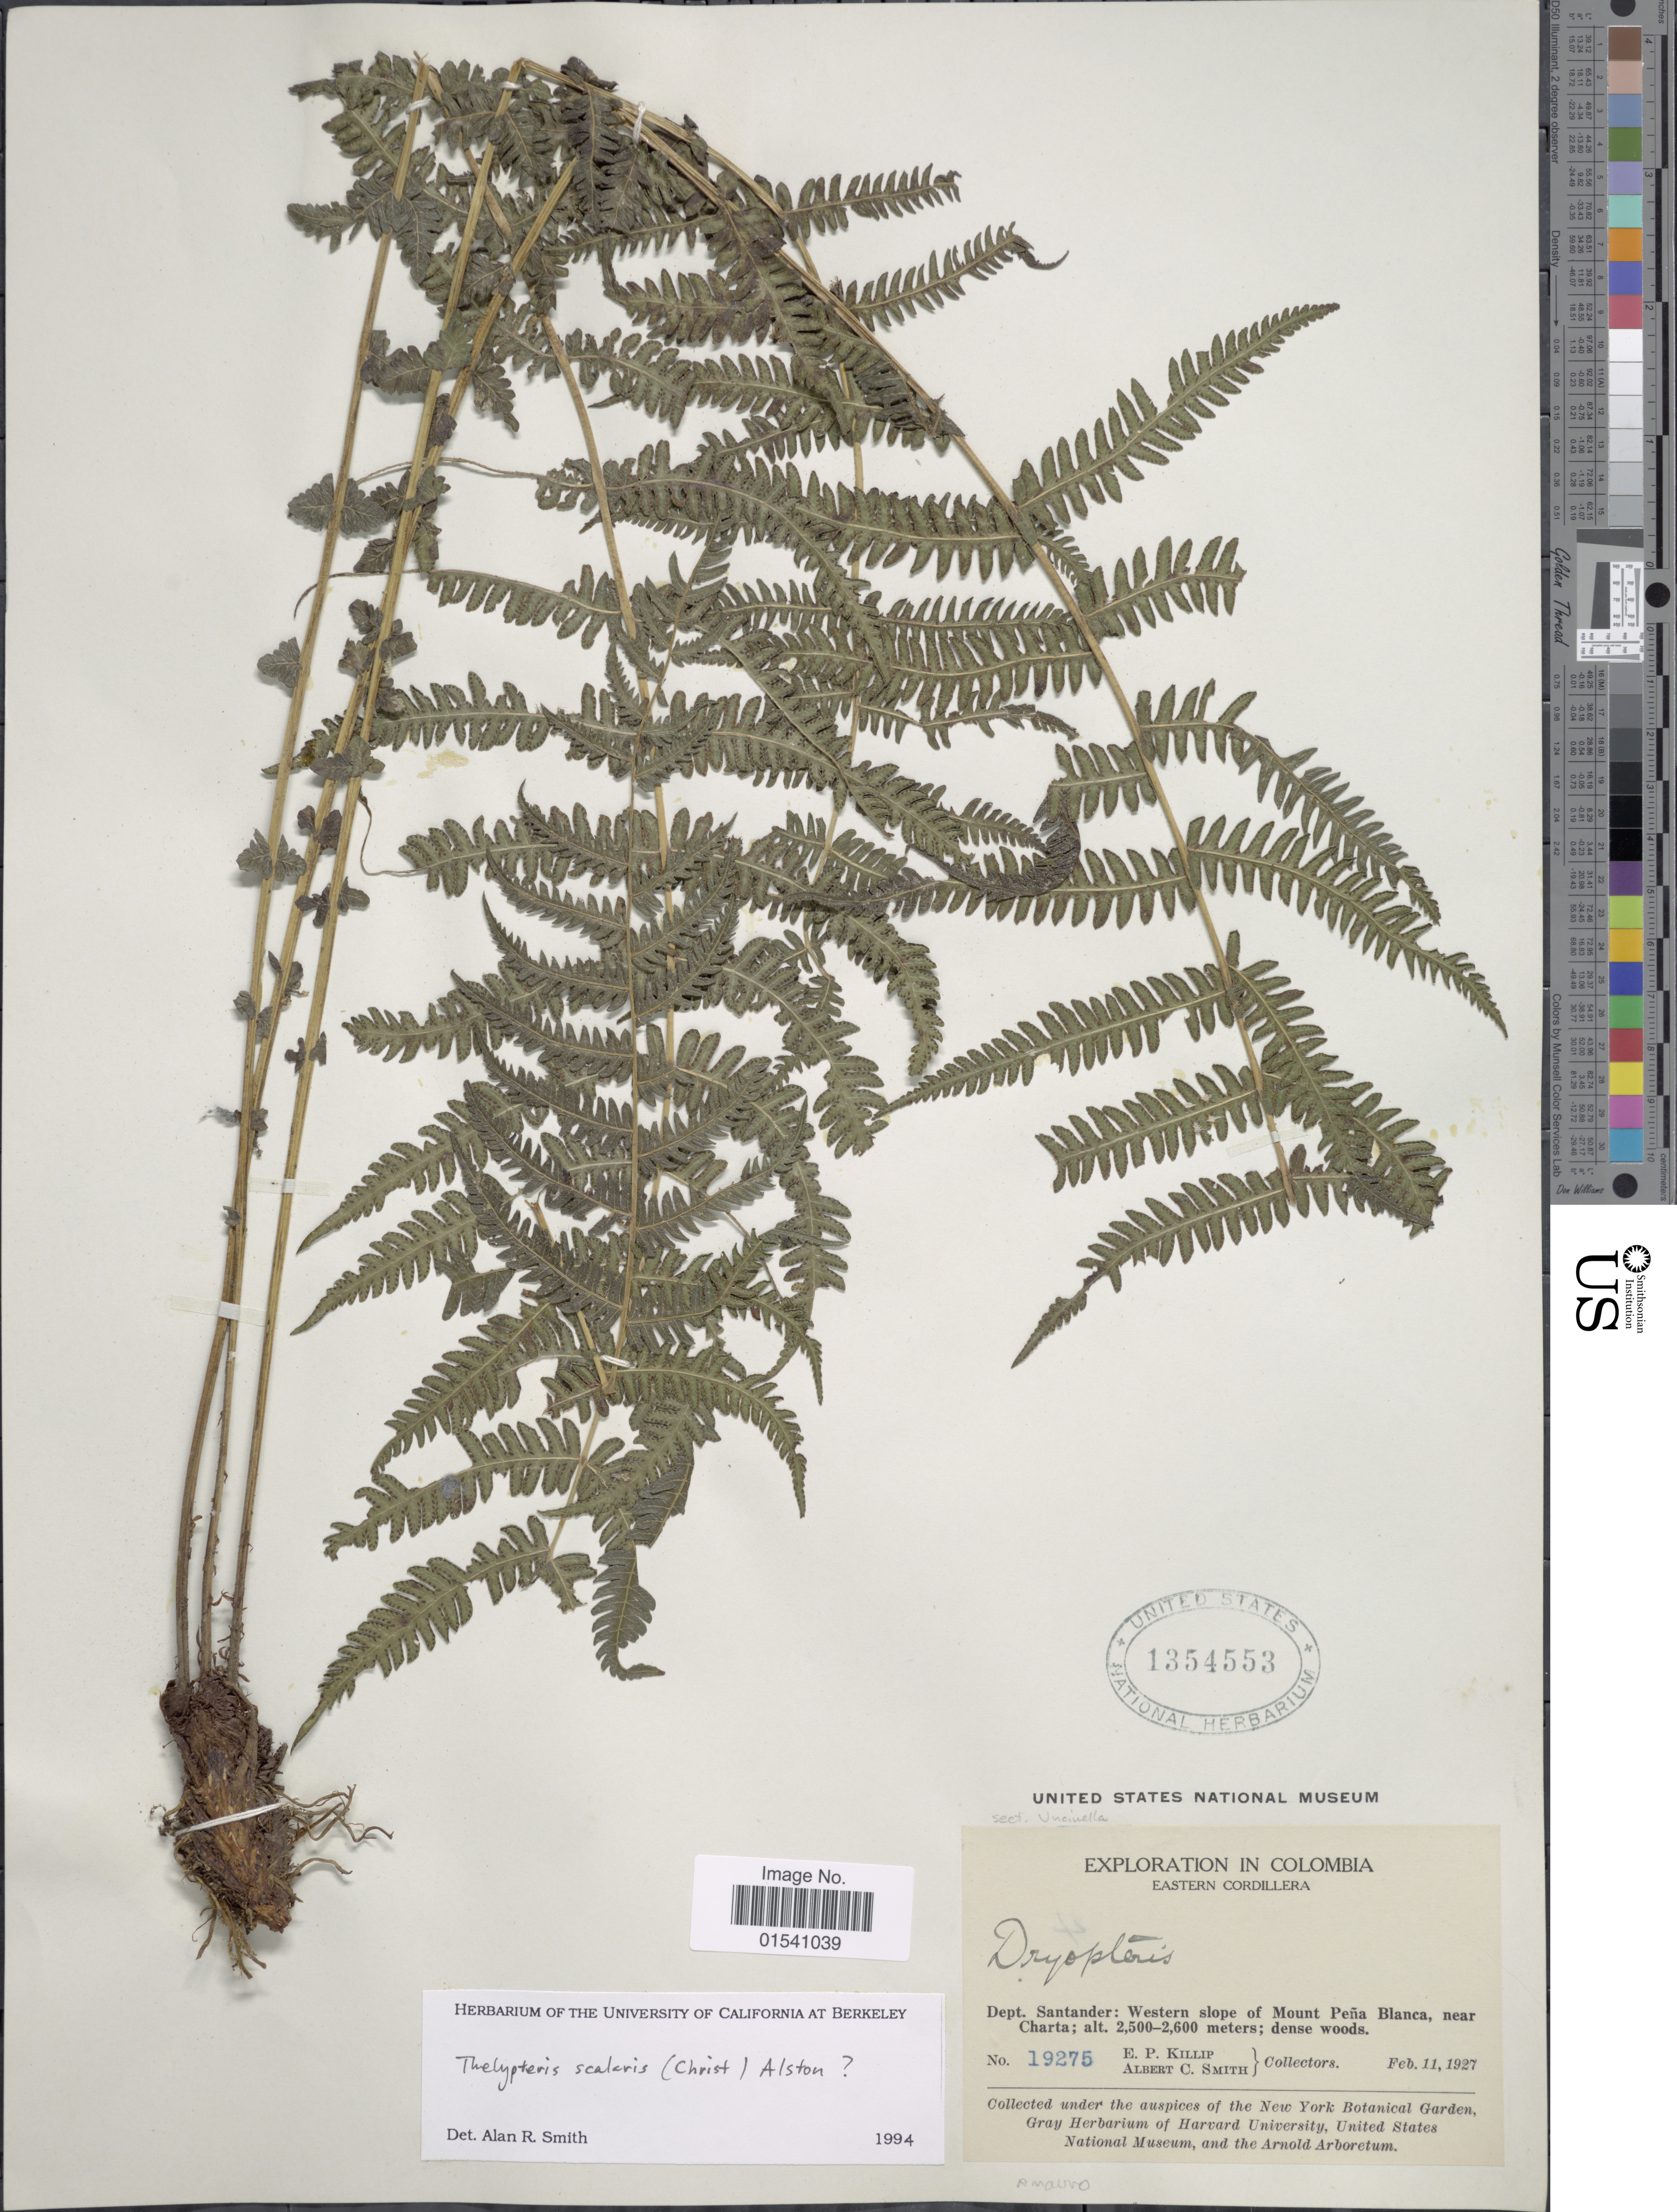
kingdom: Plantae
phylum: Tracheophyta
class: Polypodiopsida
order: Polypodiales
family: Thelypteridaceae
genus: Amauropelta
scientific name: Amauropelta scalaris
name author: (Christ) Á. Löve & D. Löve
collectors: E. P. Killip & A. C. Smith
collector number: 19275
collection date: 1927-02-11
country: Colombia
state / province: Santander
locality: Eastern Cordillera, Dept. Santander: Western slope of Mount Peña Blanca, near Charta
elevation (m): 2500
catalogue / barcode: US 1354553